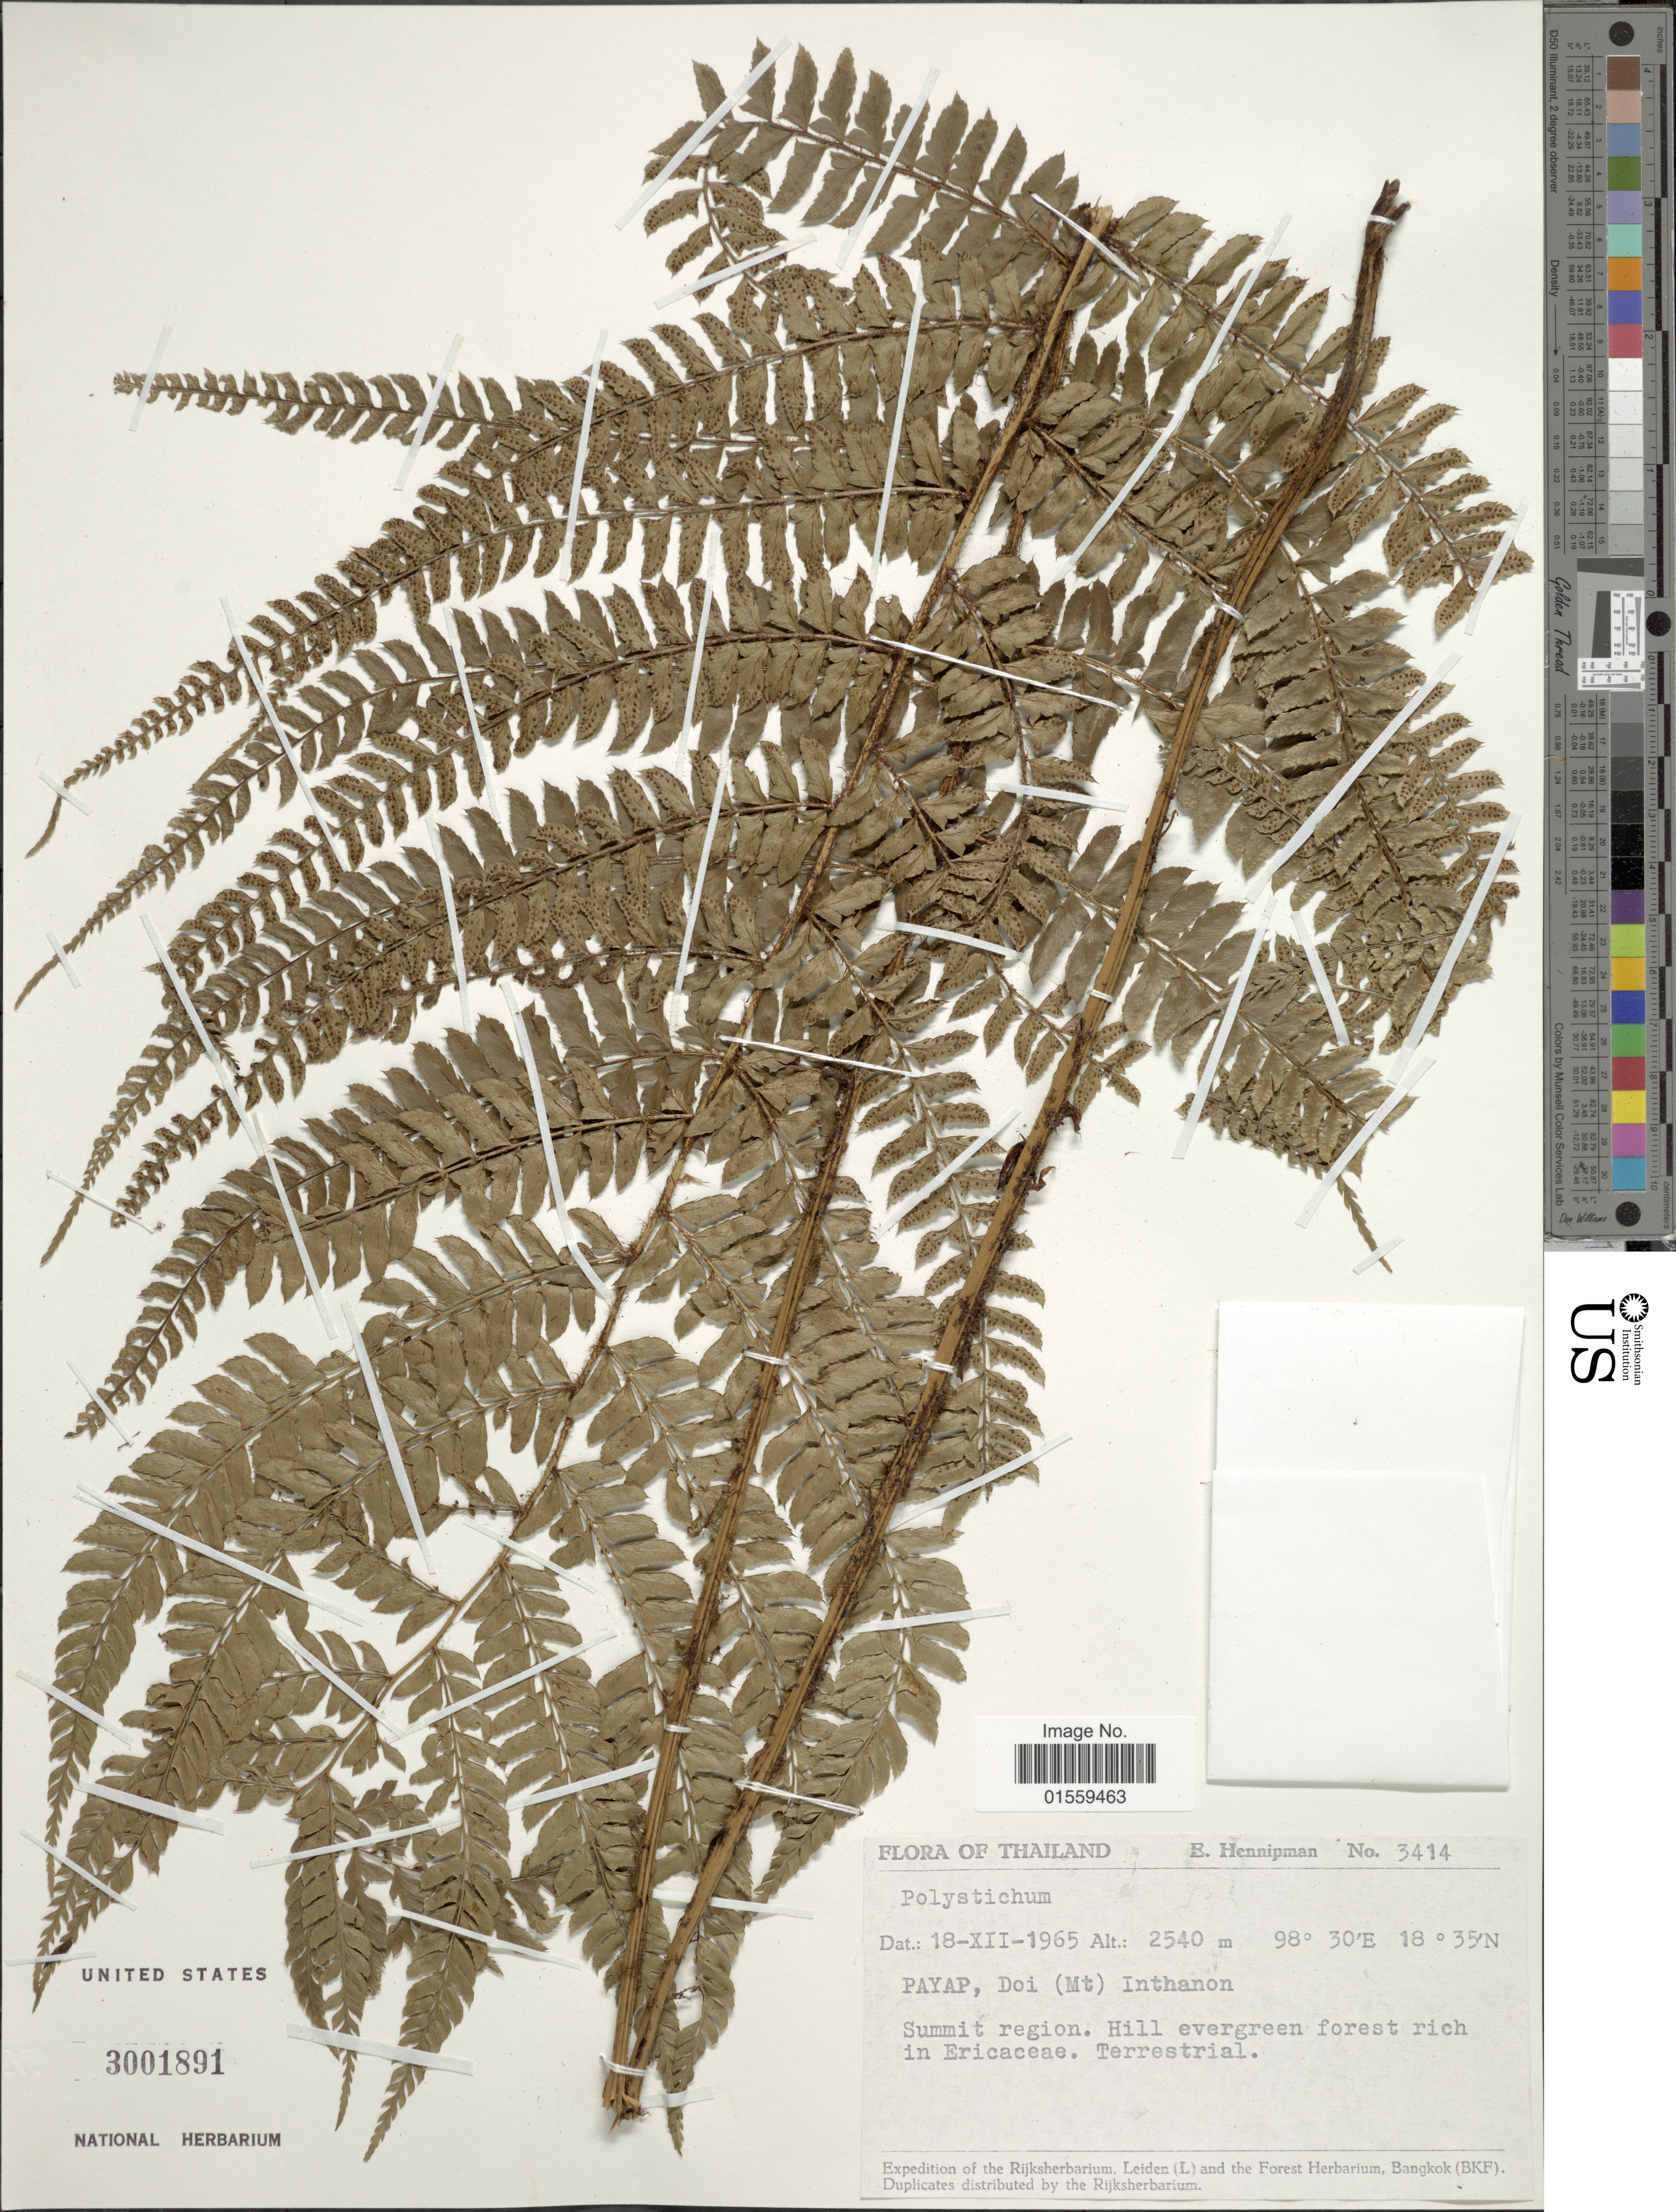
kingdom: Plantae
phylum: Tracheophyta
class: Polypodiopsida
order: Polypodiales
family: Dryopteridaceae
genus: Polystichum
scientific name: Polystichum semifertile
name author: (C.B. Clarke) Ching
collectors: E. Hennipman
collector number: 3414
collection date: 1965-12-18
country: Thailand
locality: Payap, Doi ( Mt) Inthanon, Summit region.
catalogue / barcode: US 3001891